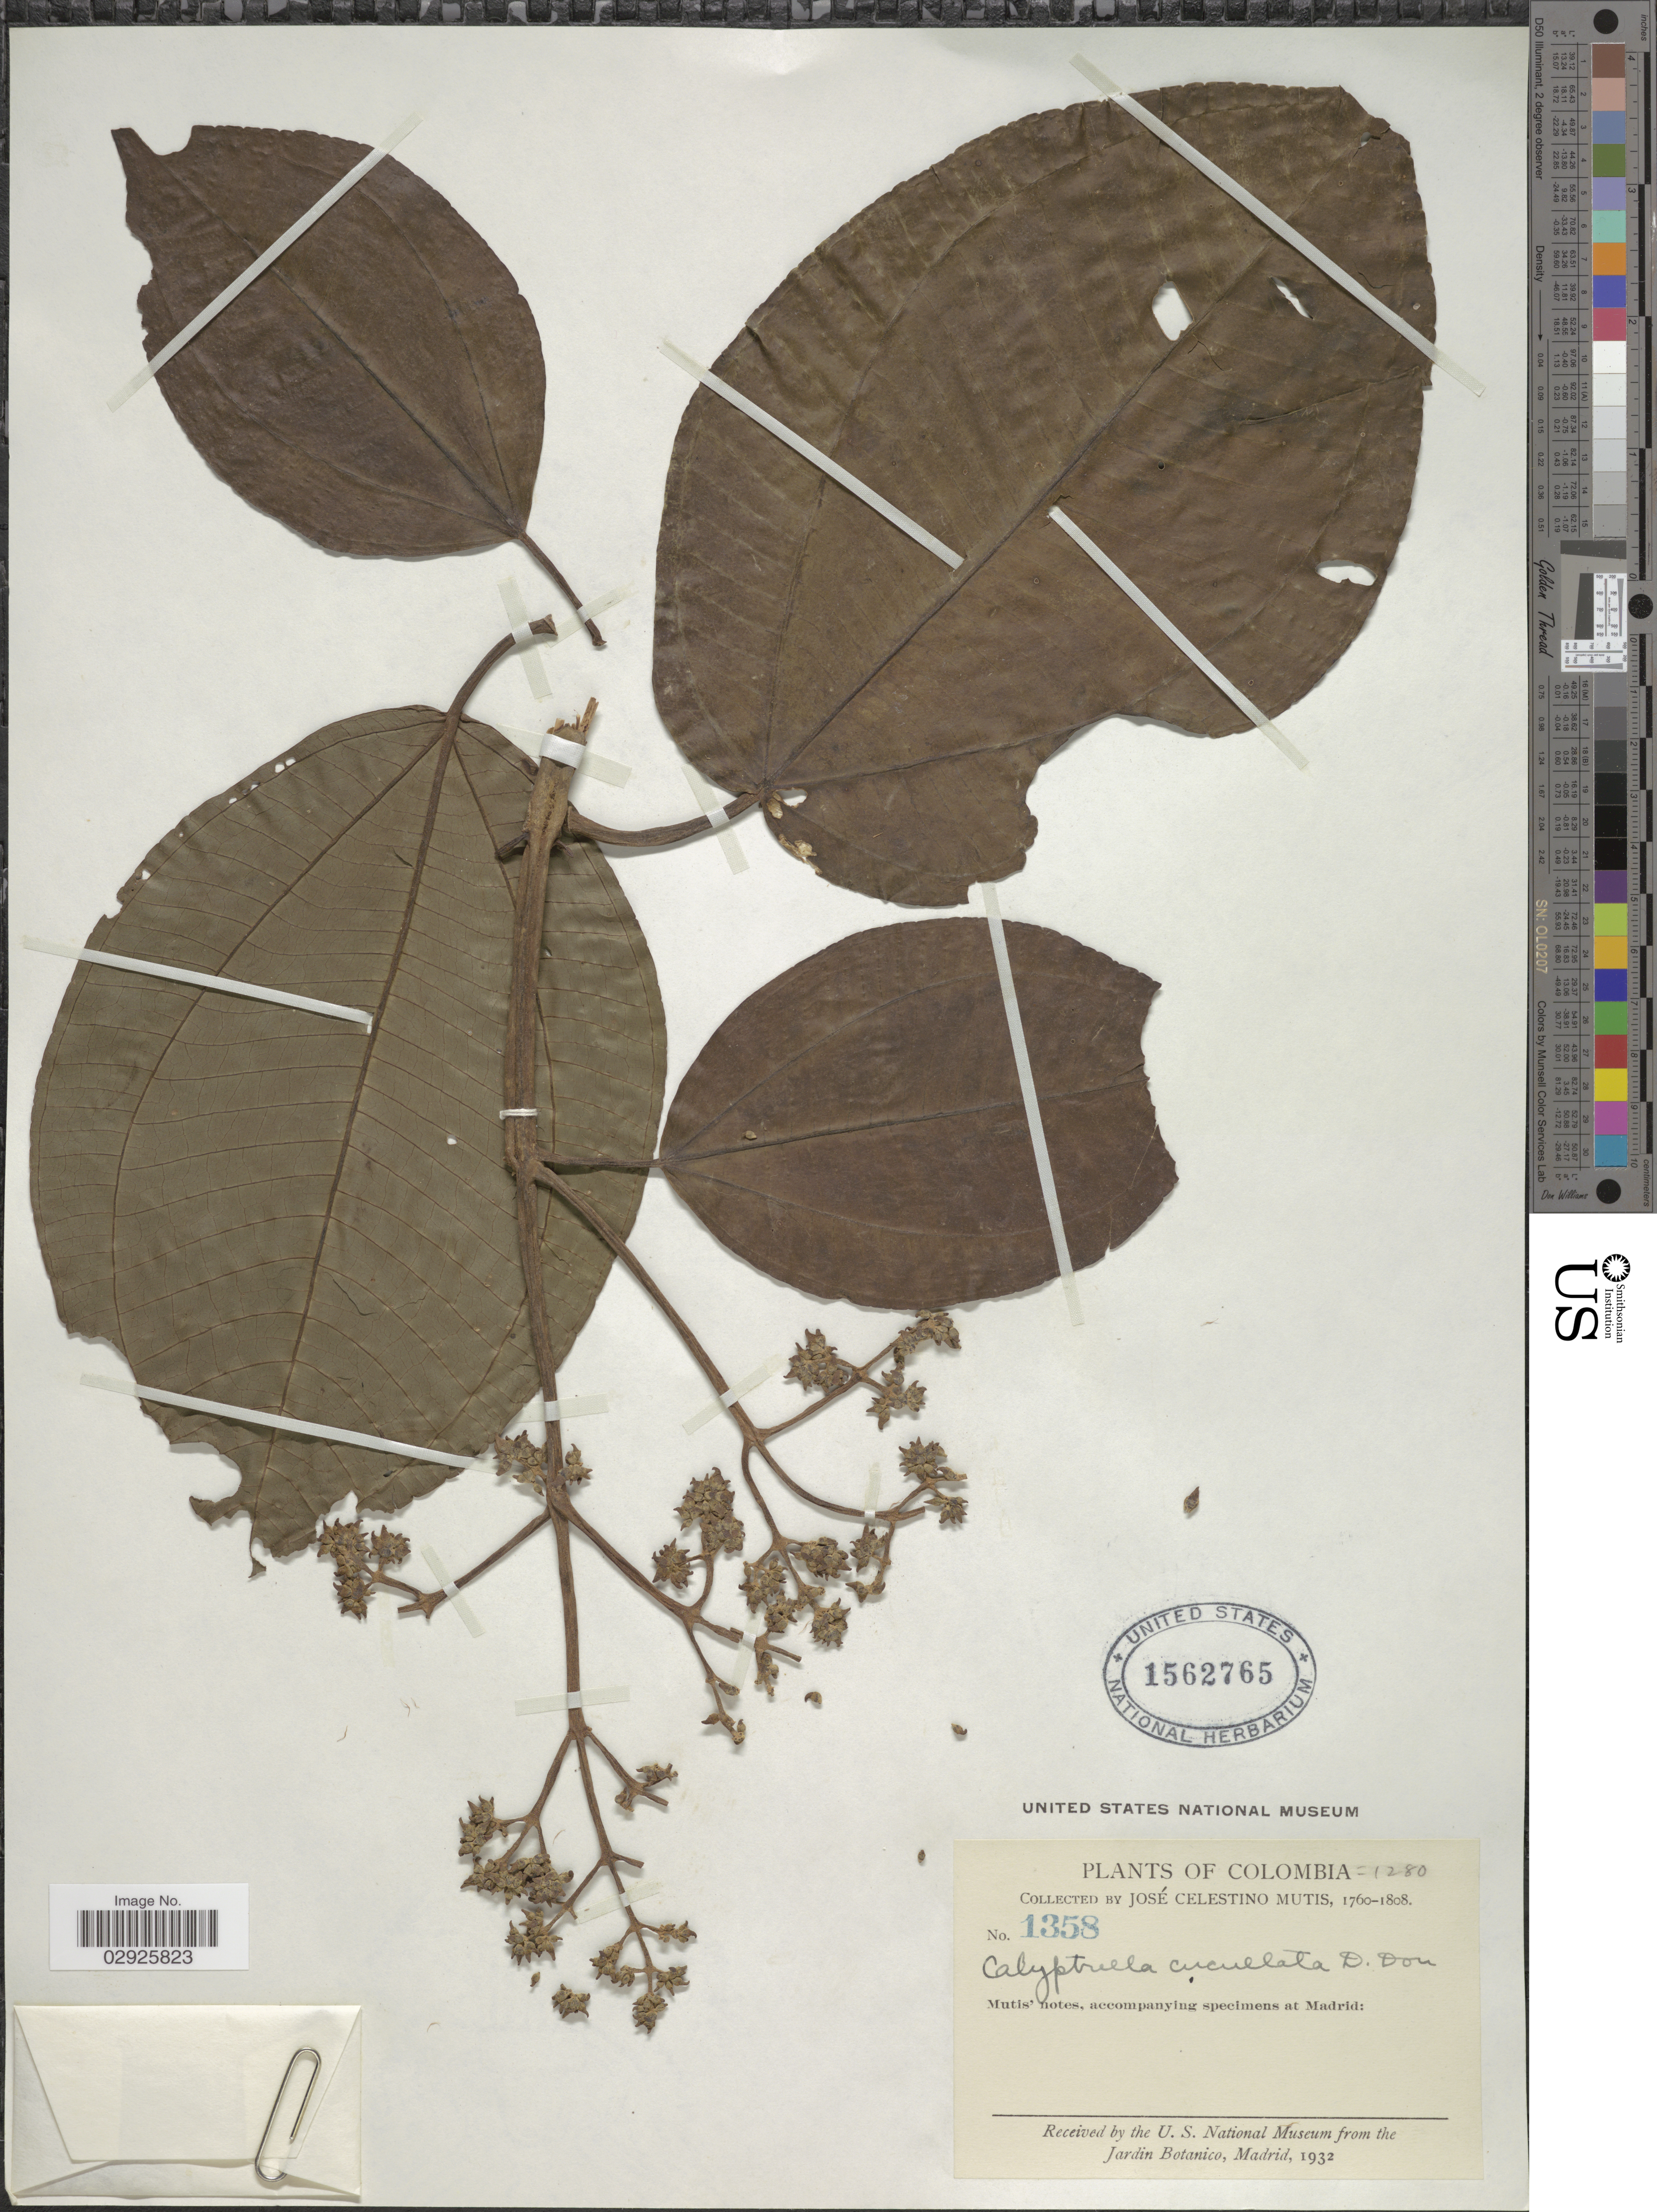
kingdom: Plantae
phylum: Tracheophyta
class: Magnoliopsida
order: Myrtales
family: Melastomataceae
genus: Graffenrieda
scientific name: Graffenrieda cucullata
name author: (Triana) L.O. Williams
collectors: J. C. B. Mutis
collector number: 1358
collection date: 1760/1808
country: Colombia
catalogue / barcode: US 1562765